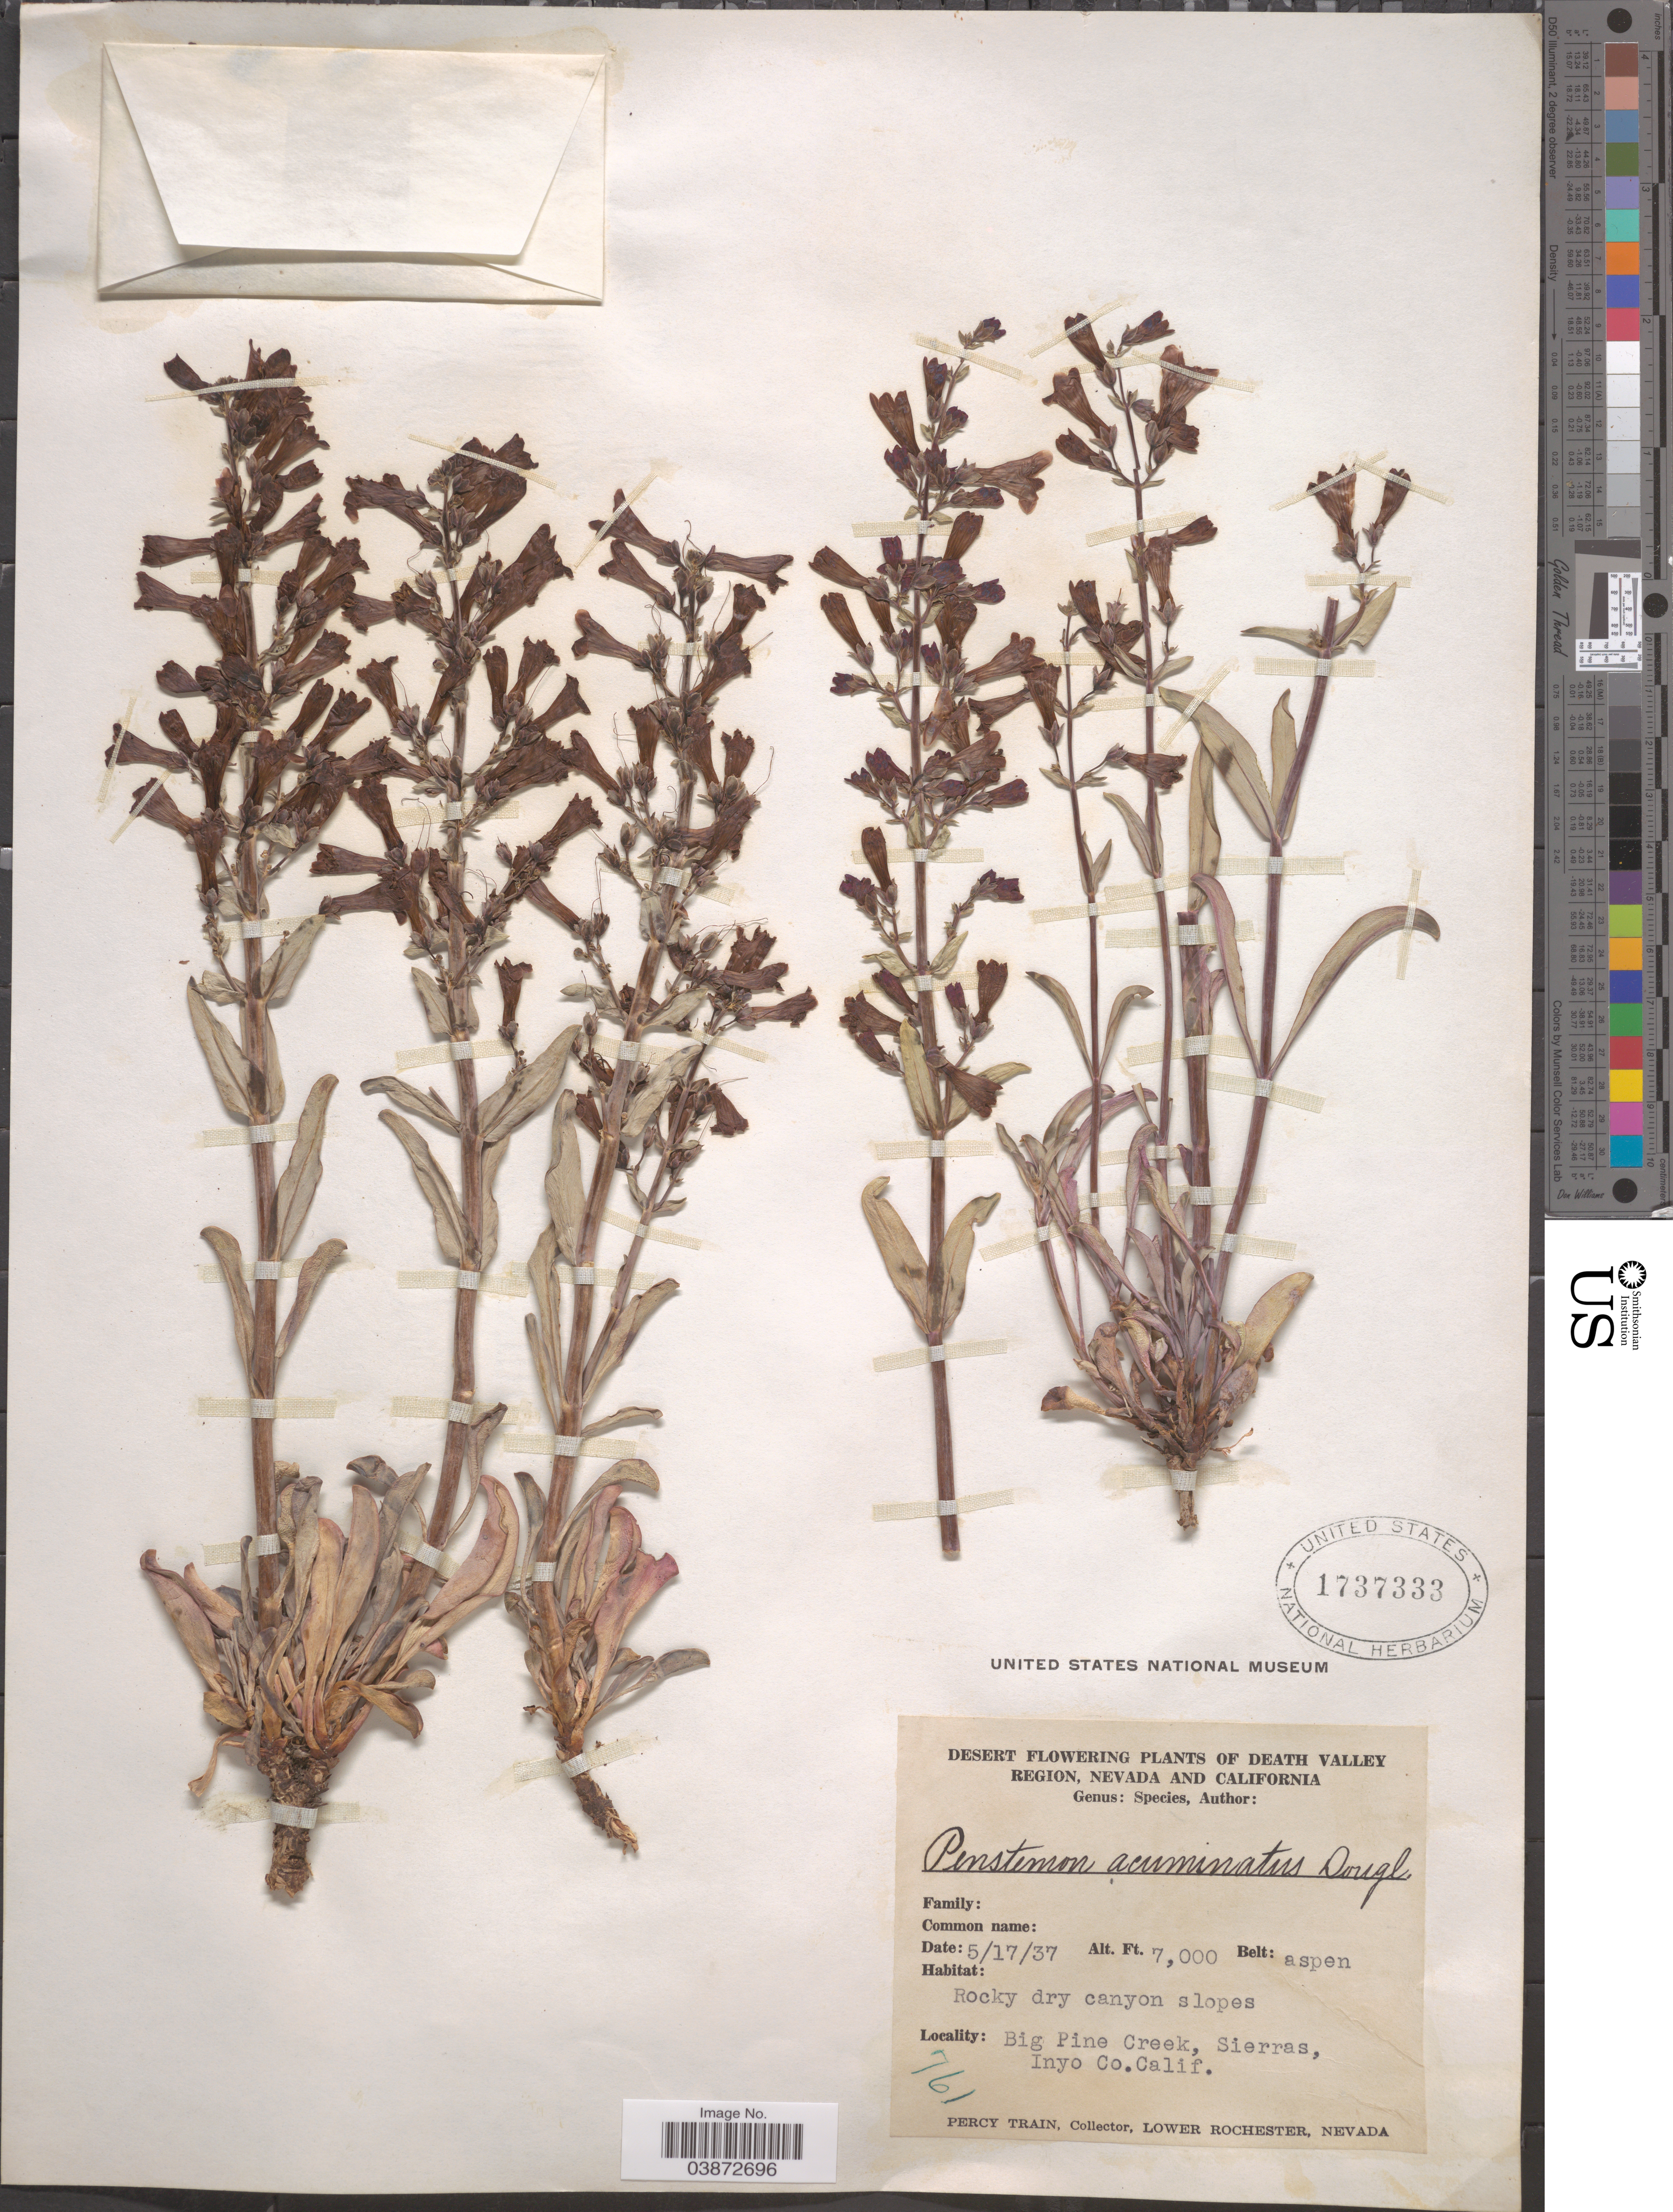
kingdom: Plantae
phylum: Tracheophyta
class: Magnoliopsida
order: Lamiales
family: Plantaginaceae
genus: Penstemon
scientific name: Penstemon acuminatus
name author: Greene ex Lindl.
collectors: P. Train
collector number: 761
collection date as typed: Transcribed d/m/y: 17/5/37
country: United States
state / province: California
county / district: Inyo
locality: Death Valley Region. Big Pine Creek, Sierras, Inyo Co.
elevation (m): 2134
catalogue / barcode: US 1737333